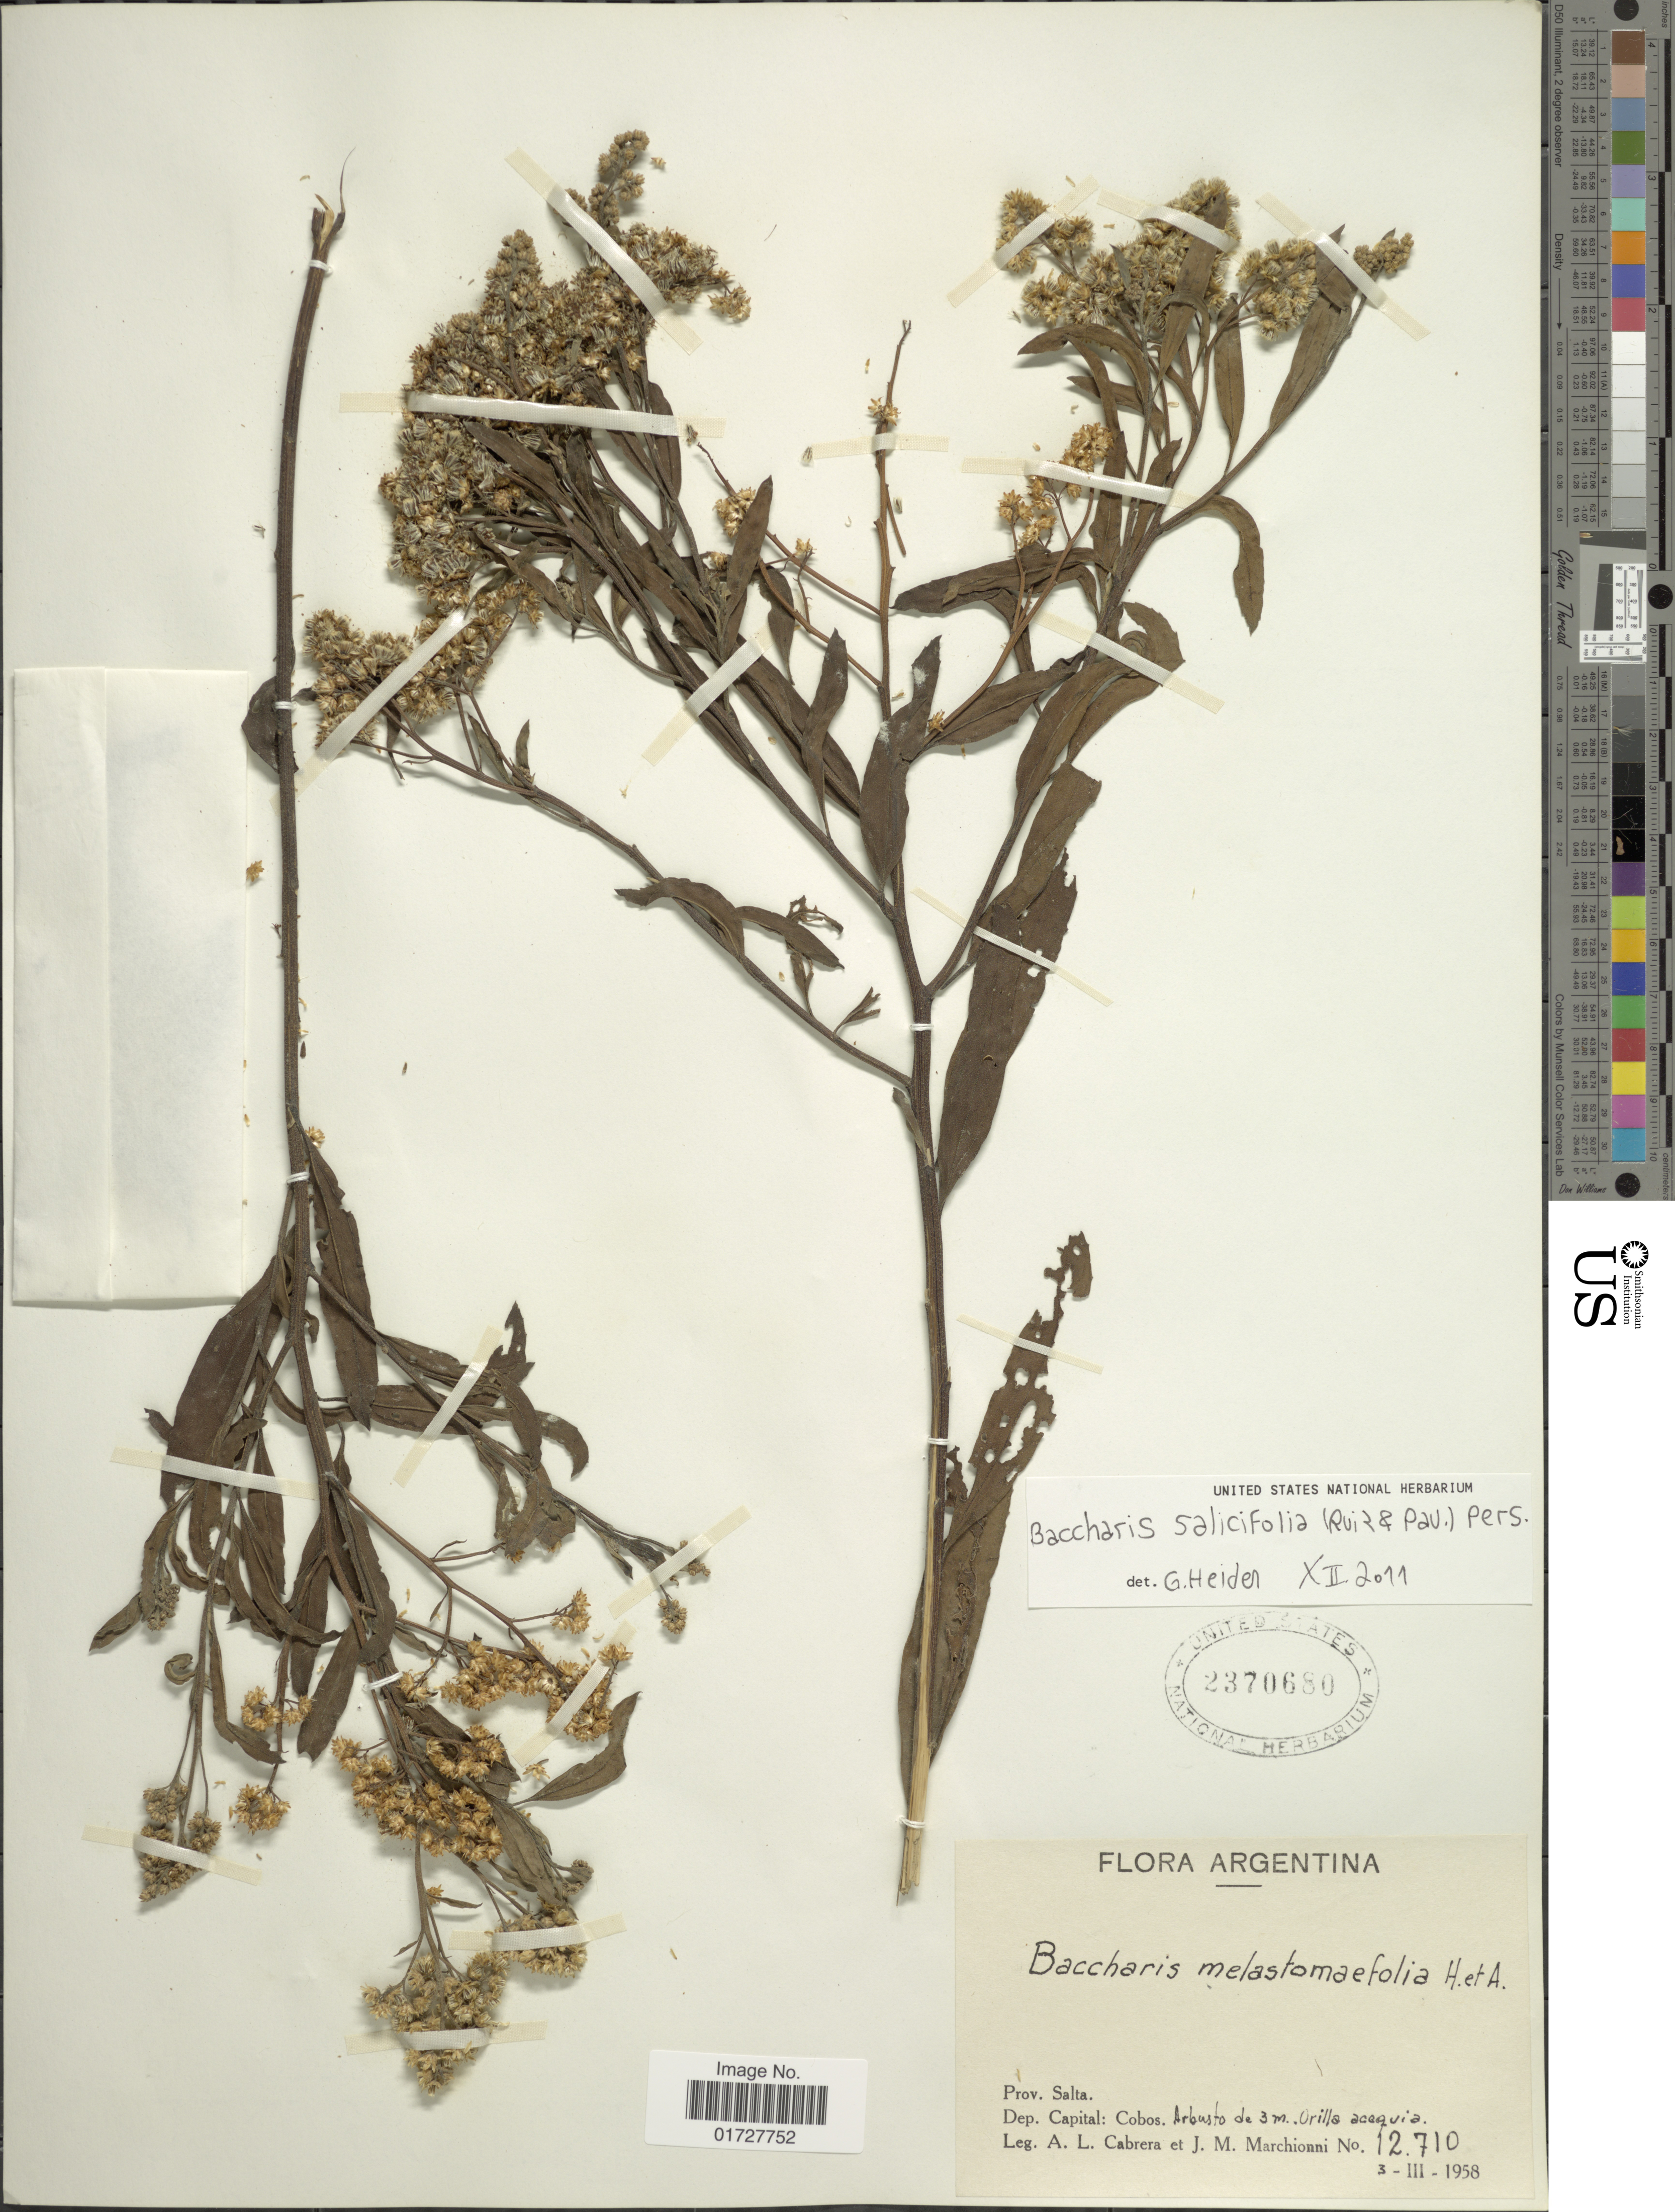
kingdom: Plantae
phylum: Tracheophyta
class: Magnoliopsida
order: Asterales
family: Asteraceae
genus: Baccharis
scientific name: Baccharis salicifolia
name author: (Ruiz & Pav.) Pers.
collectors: A. L. Cabrera & J. Marchionni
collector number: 12710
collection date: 1958-03-03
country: Argentina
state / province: Salta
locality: Dep. Capital, Cobos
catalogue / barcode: US 2370680